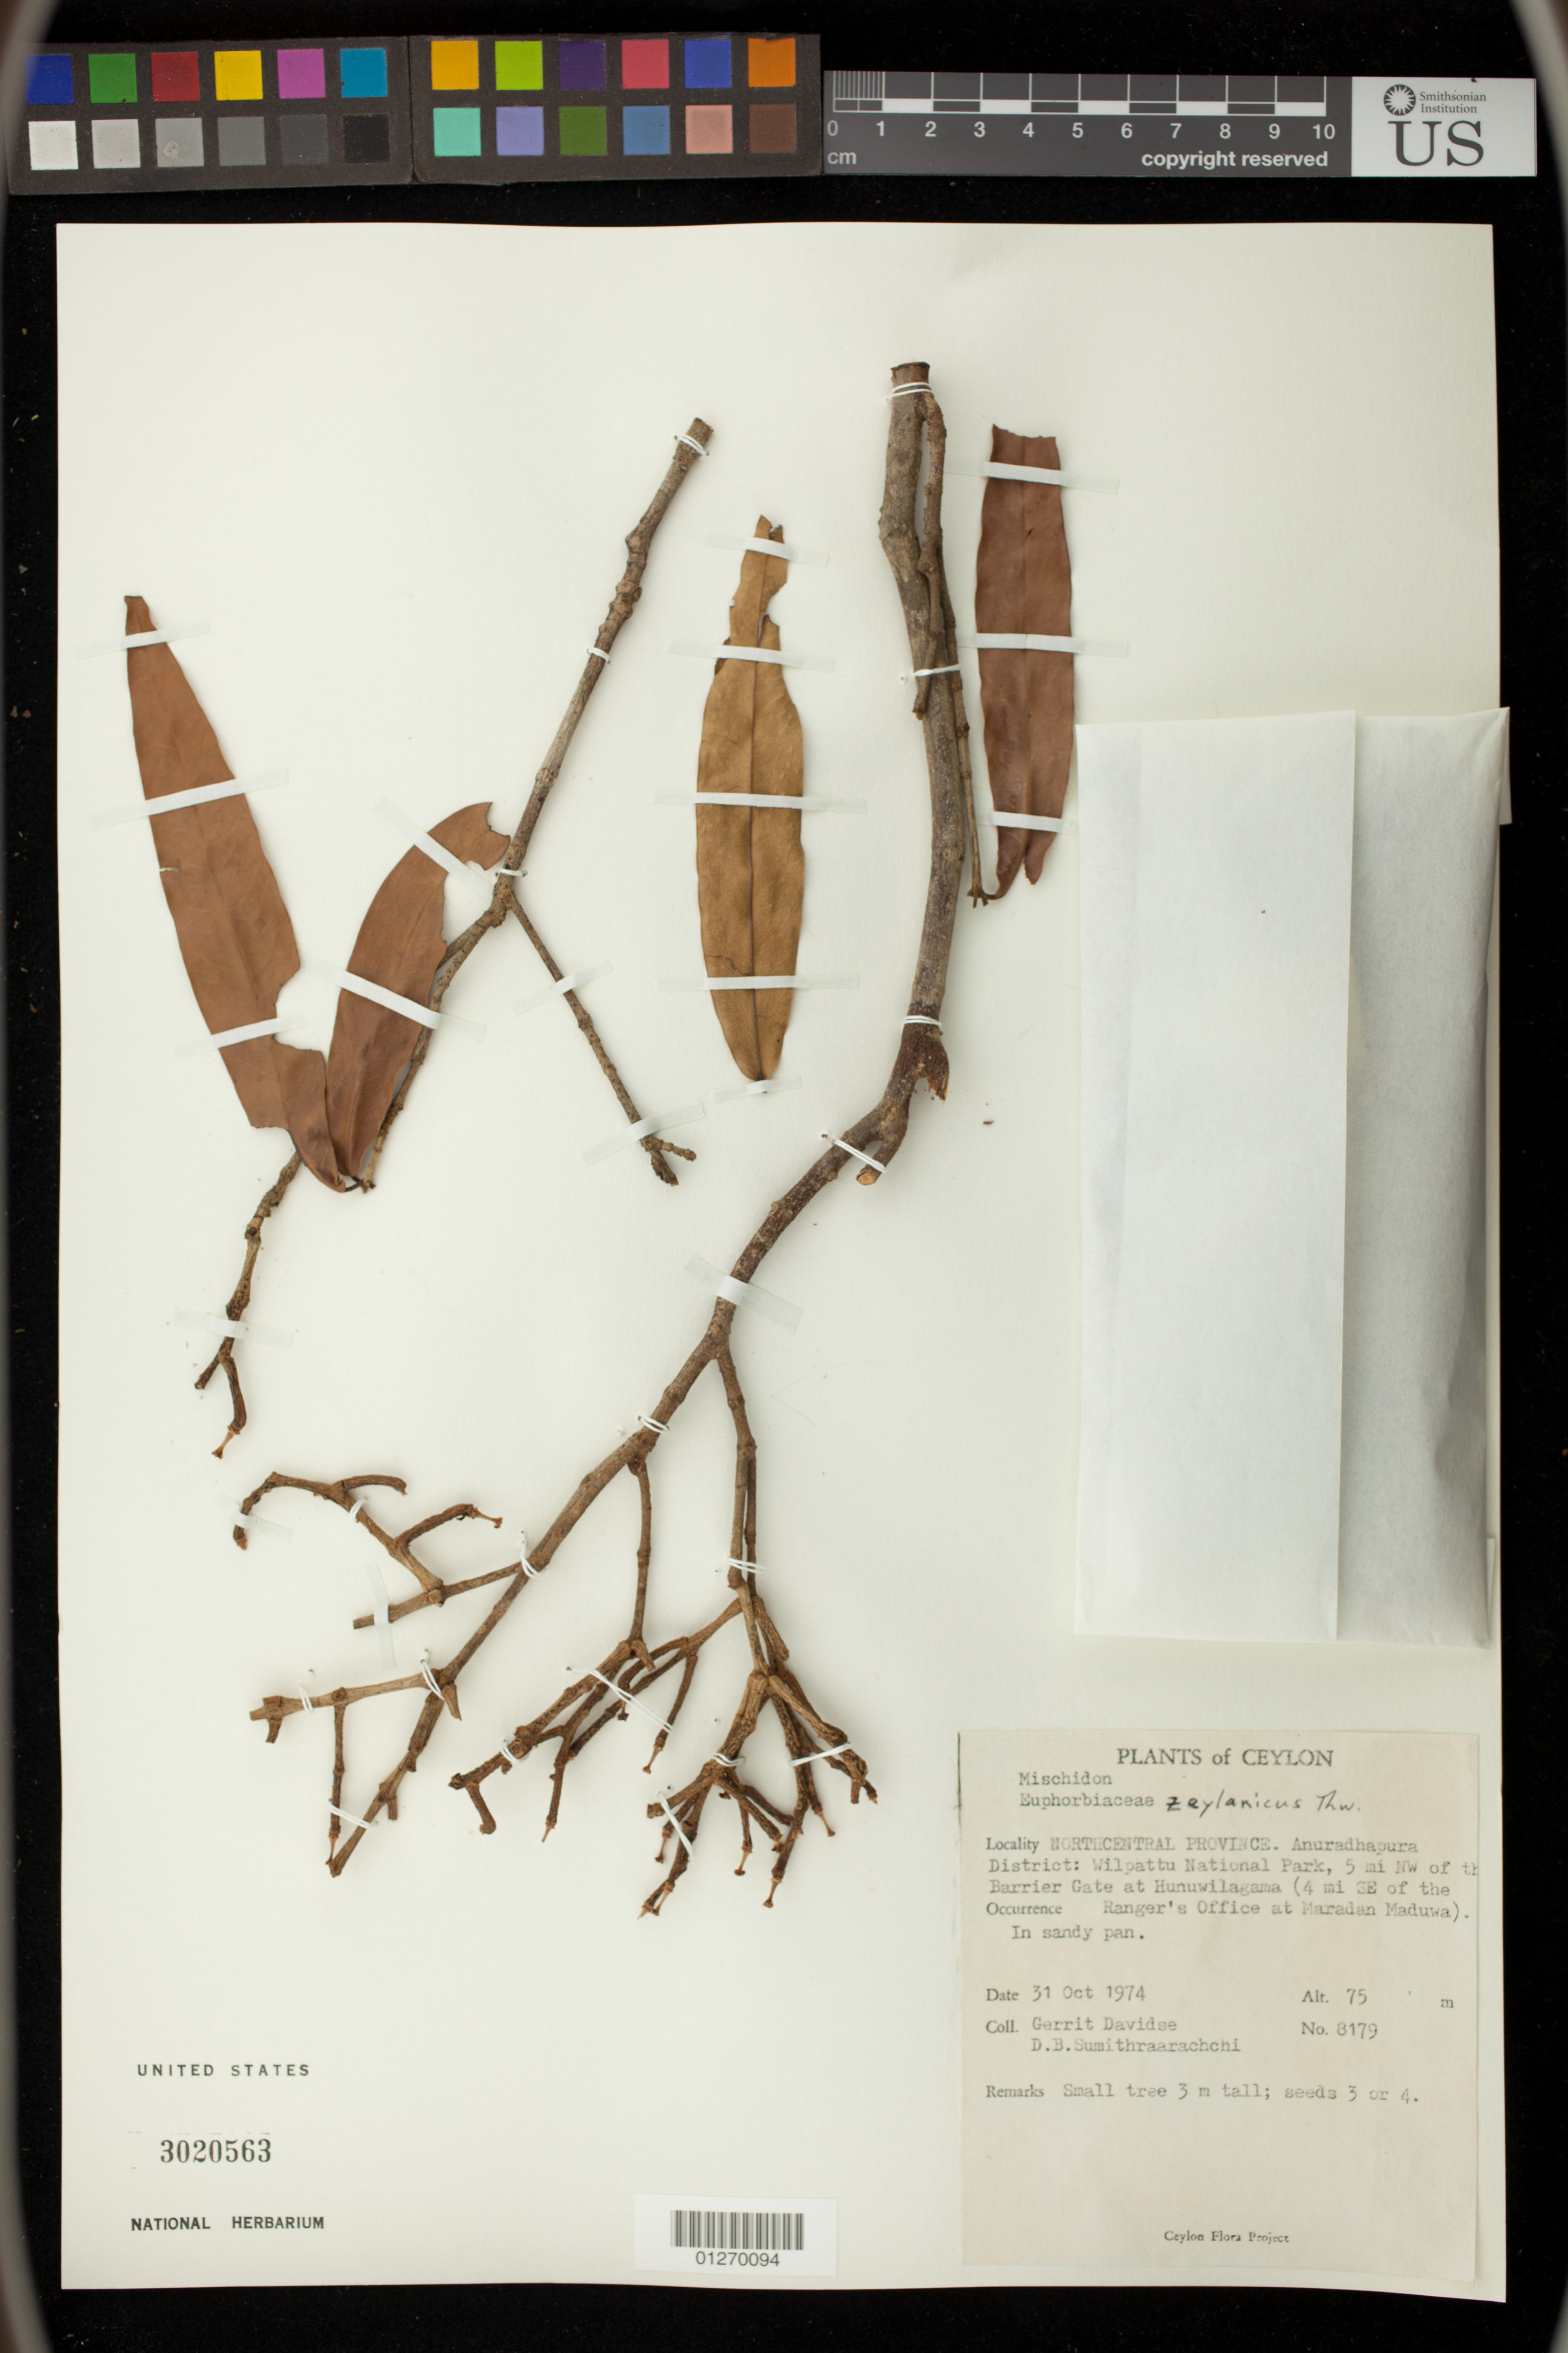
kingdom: Plantae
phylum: Tracheophyta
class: Magnoliopsida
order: Malpighiales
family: Picrodendraceae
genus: Mischodon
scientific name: Mischodon zeylanicus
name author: Thwaites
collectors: G. Davidse & D. B. Sumithraarachchi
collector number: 8179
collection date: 1974-10-31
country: Sri Lanka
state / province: North Central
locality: NORTHCENTRAL PROVINCE. Anuradhapura District: Wilpattu National Park, 5 mi NW of the Barrier Gate at Hunuwilagama (4 mi SE of the Ranger's Office at Maradan Maduwa)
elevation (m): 75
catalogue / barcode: US 3020563